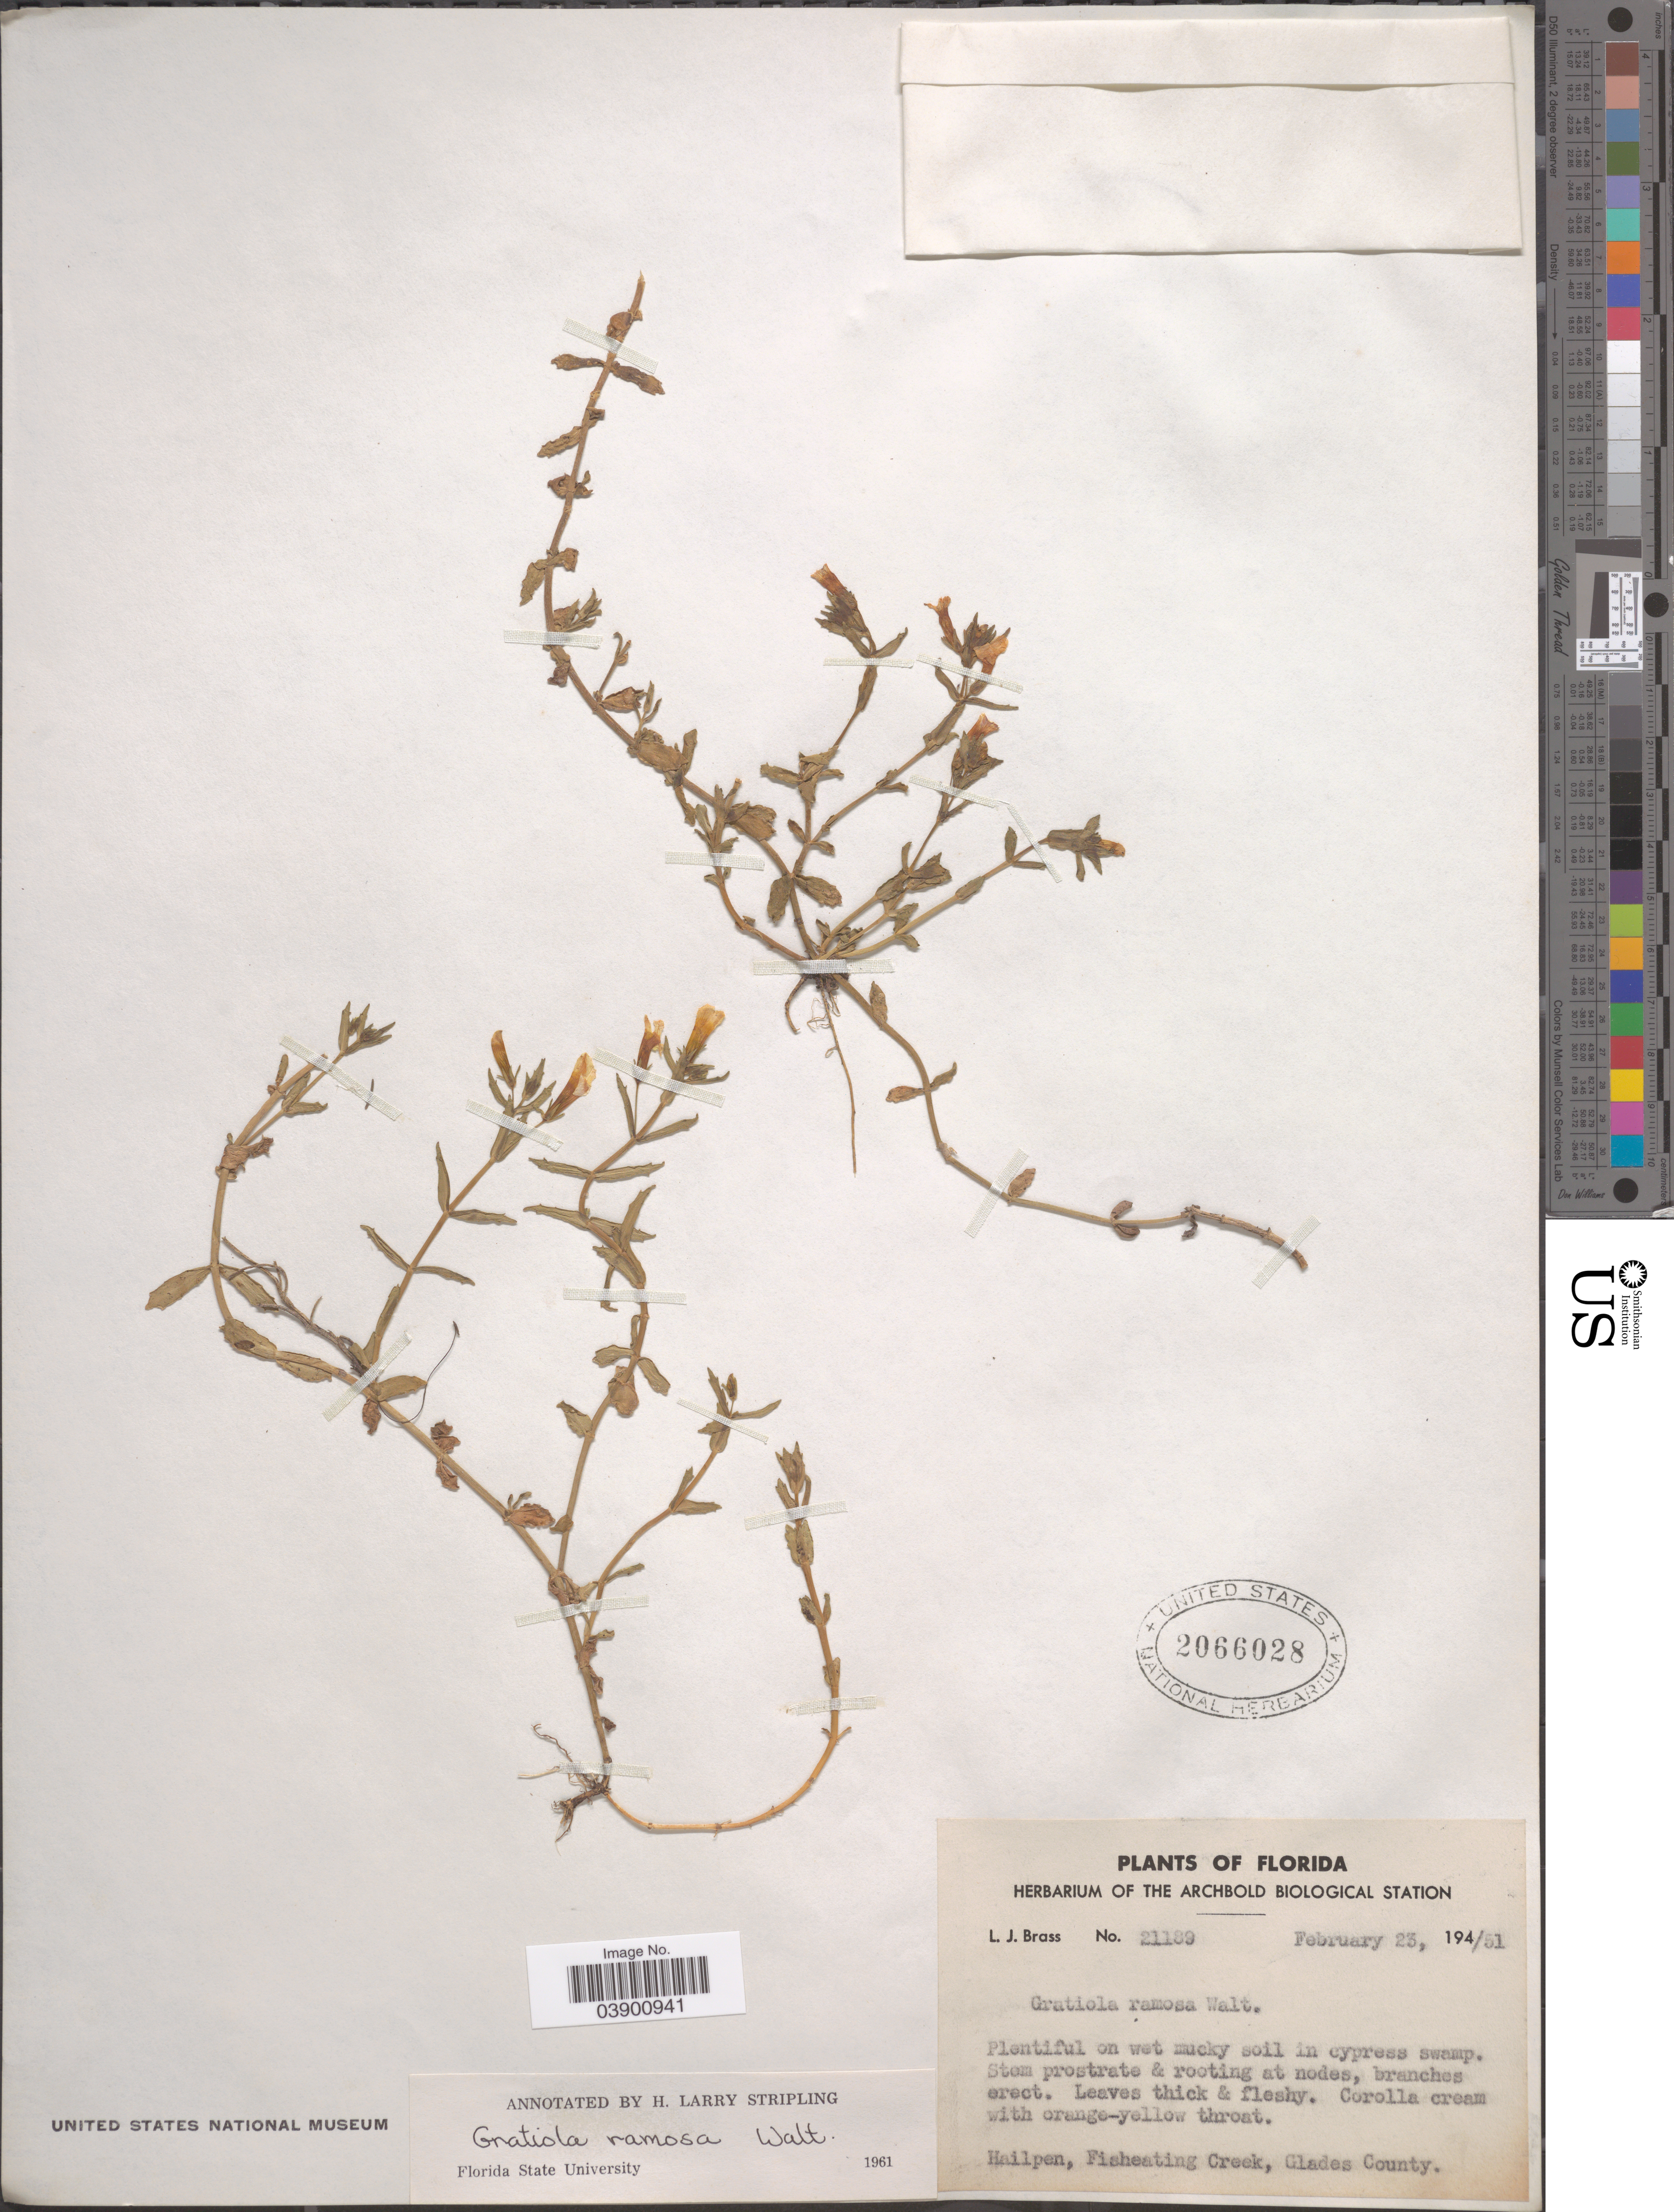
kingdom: Plantae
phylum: Tracheophyta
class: Magnoliopsida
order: Lamiales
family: Plantaginaceae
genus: Gratiola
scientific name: Gratiola ramosa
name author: Walter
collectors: L. J. Brass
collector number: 21189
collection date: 1951-02-23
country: United States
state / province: Florida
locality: Hailpen, Fisheating Creek, Glades County.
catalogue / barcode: US 2066028